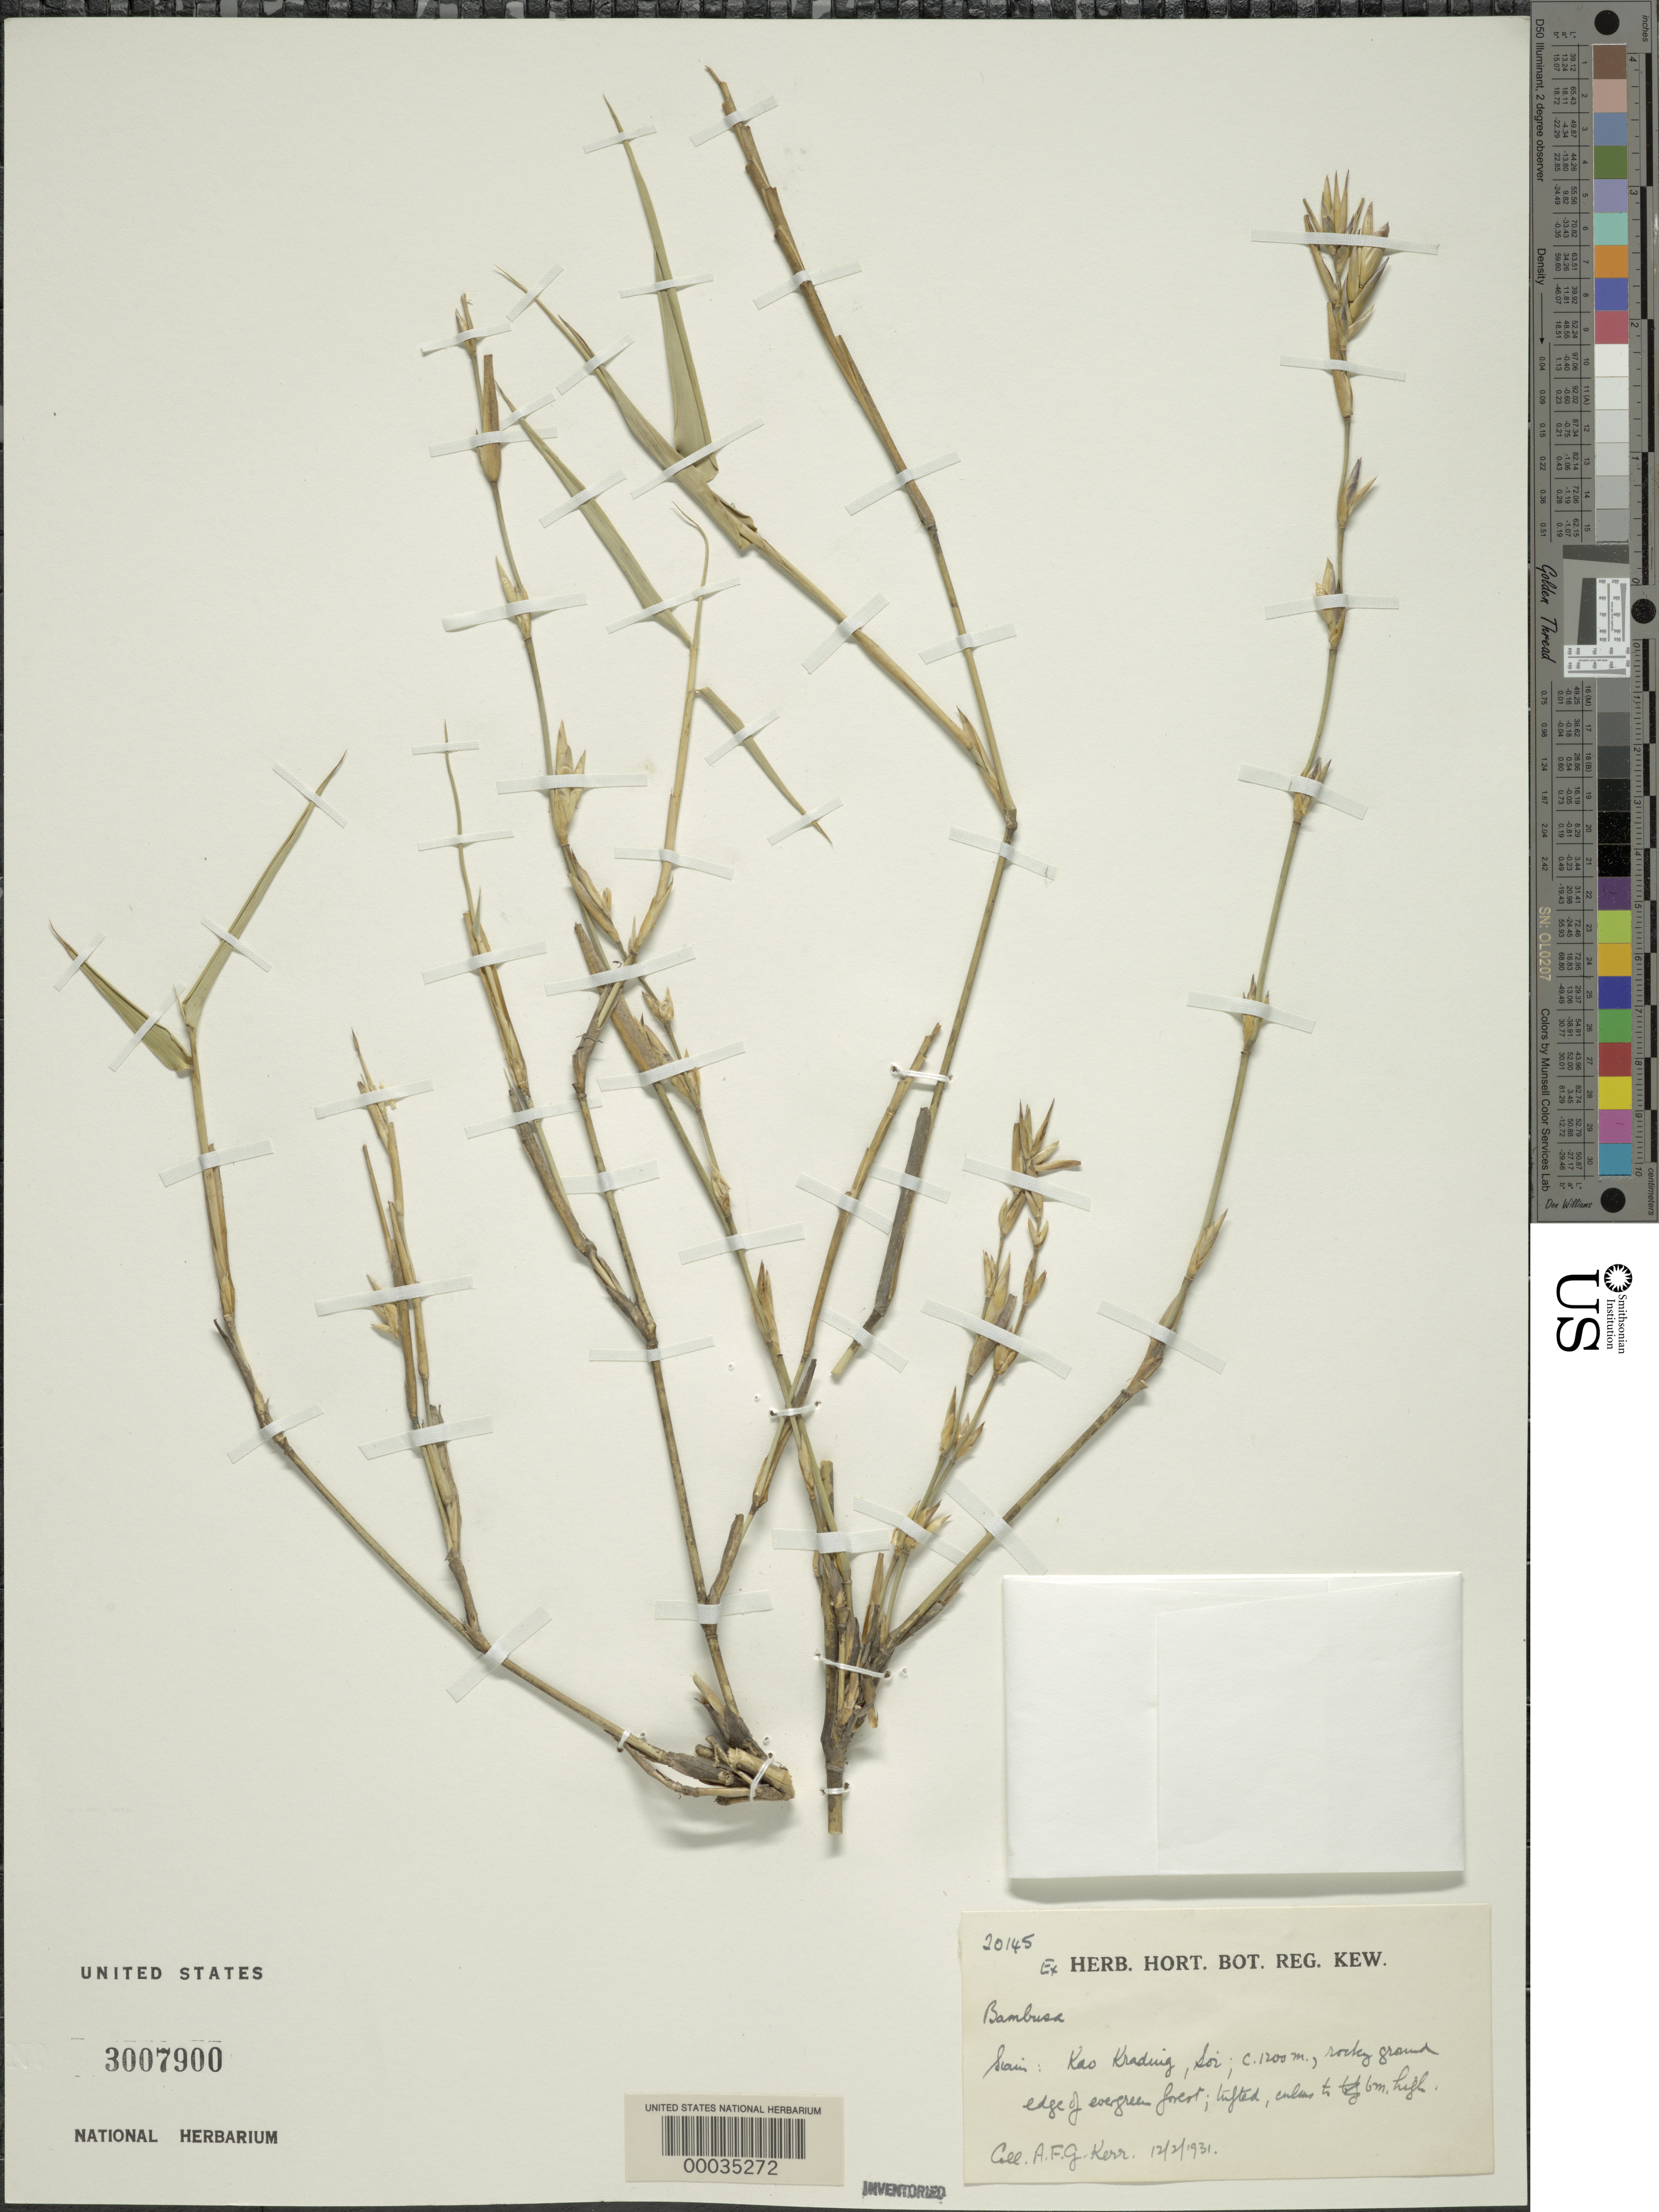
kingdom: Plantae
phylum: Tracheophyta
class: Liliopsida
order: Poales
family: Poaceae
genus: Bambusa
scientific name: Bambusa sp.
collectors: A. F. G. Kerr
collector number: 20145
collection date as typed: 12 Feb 1931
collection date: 1931-02-12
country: Thailand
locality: Siam: kao krading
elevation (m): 1200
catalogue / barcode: US 3007900